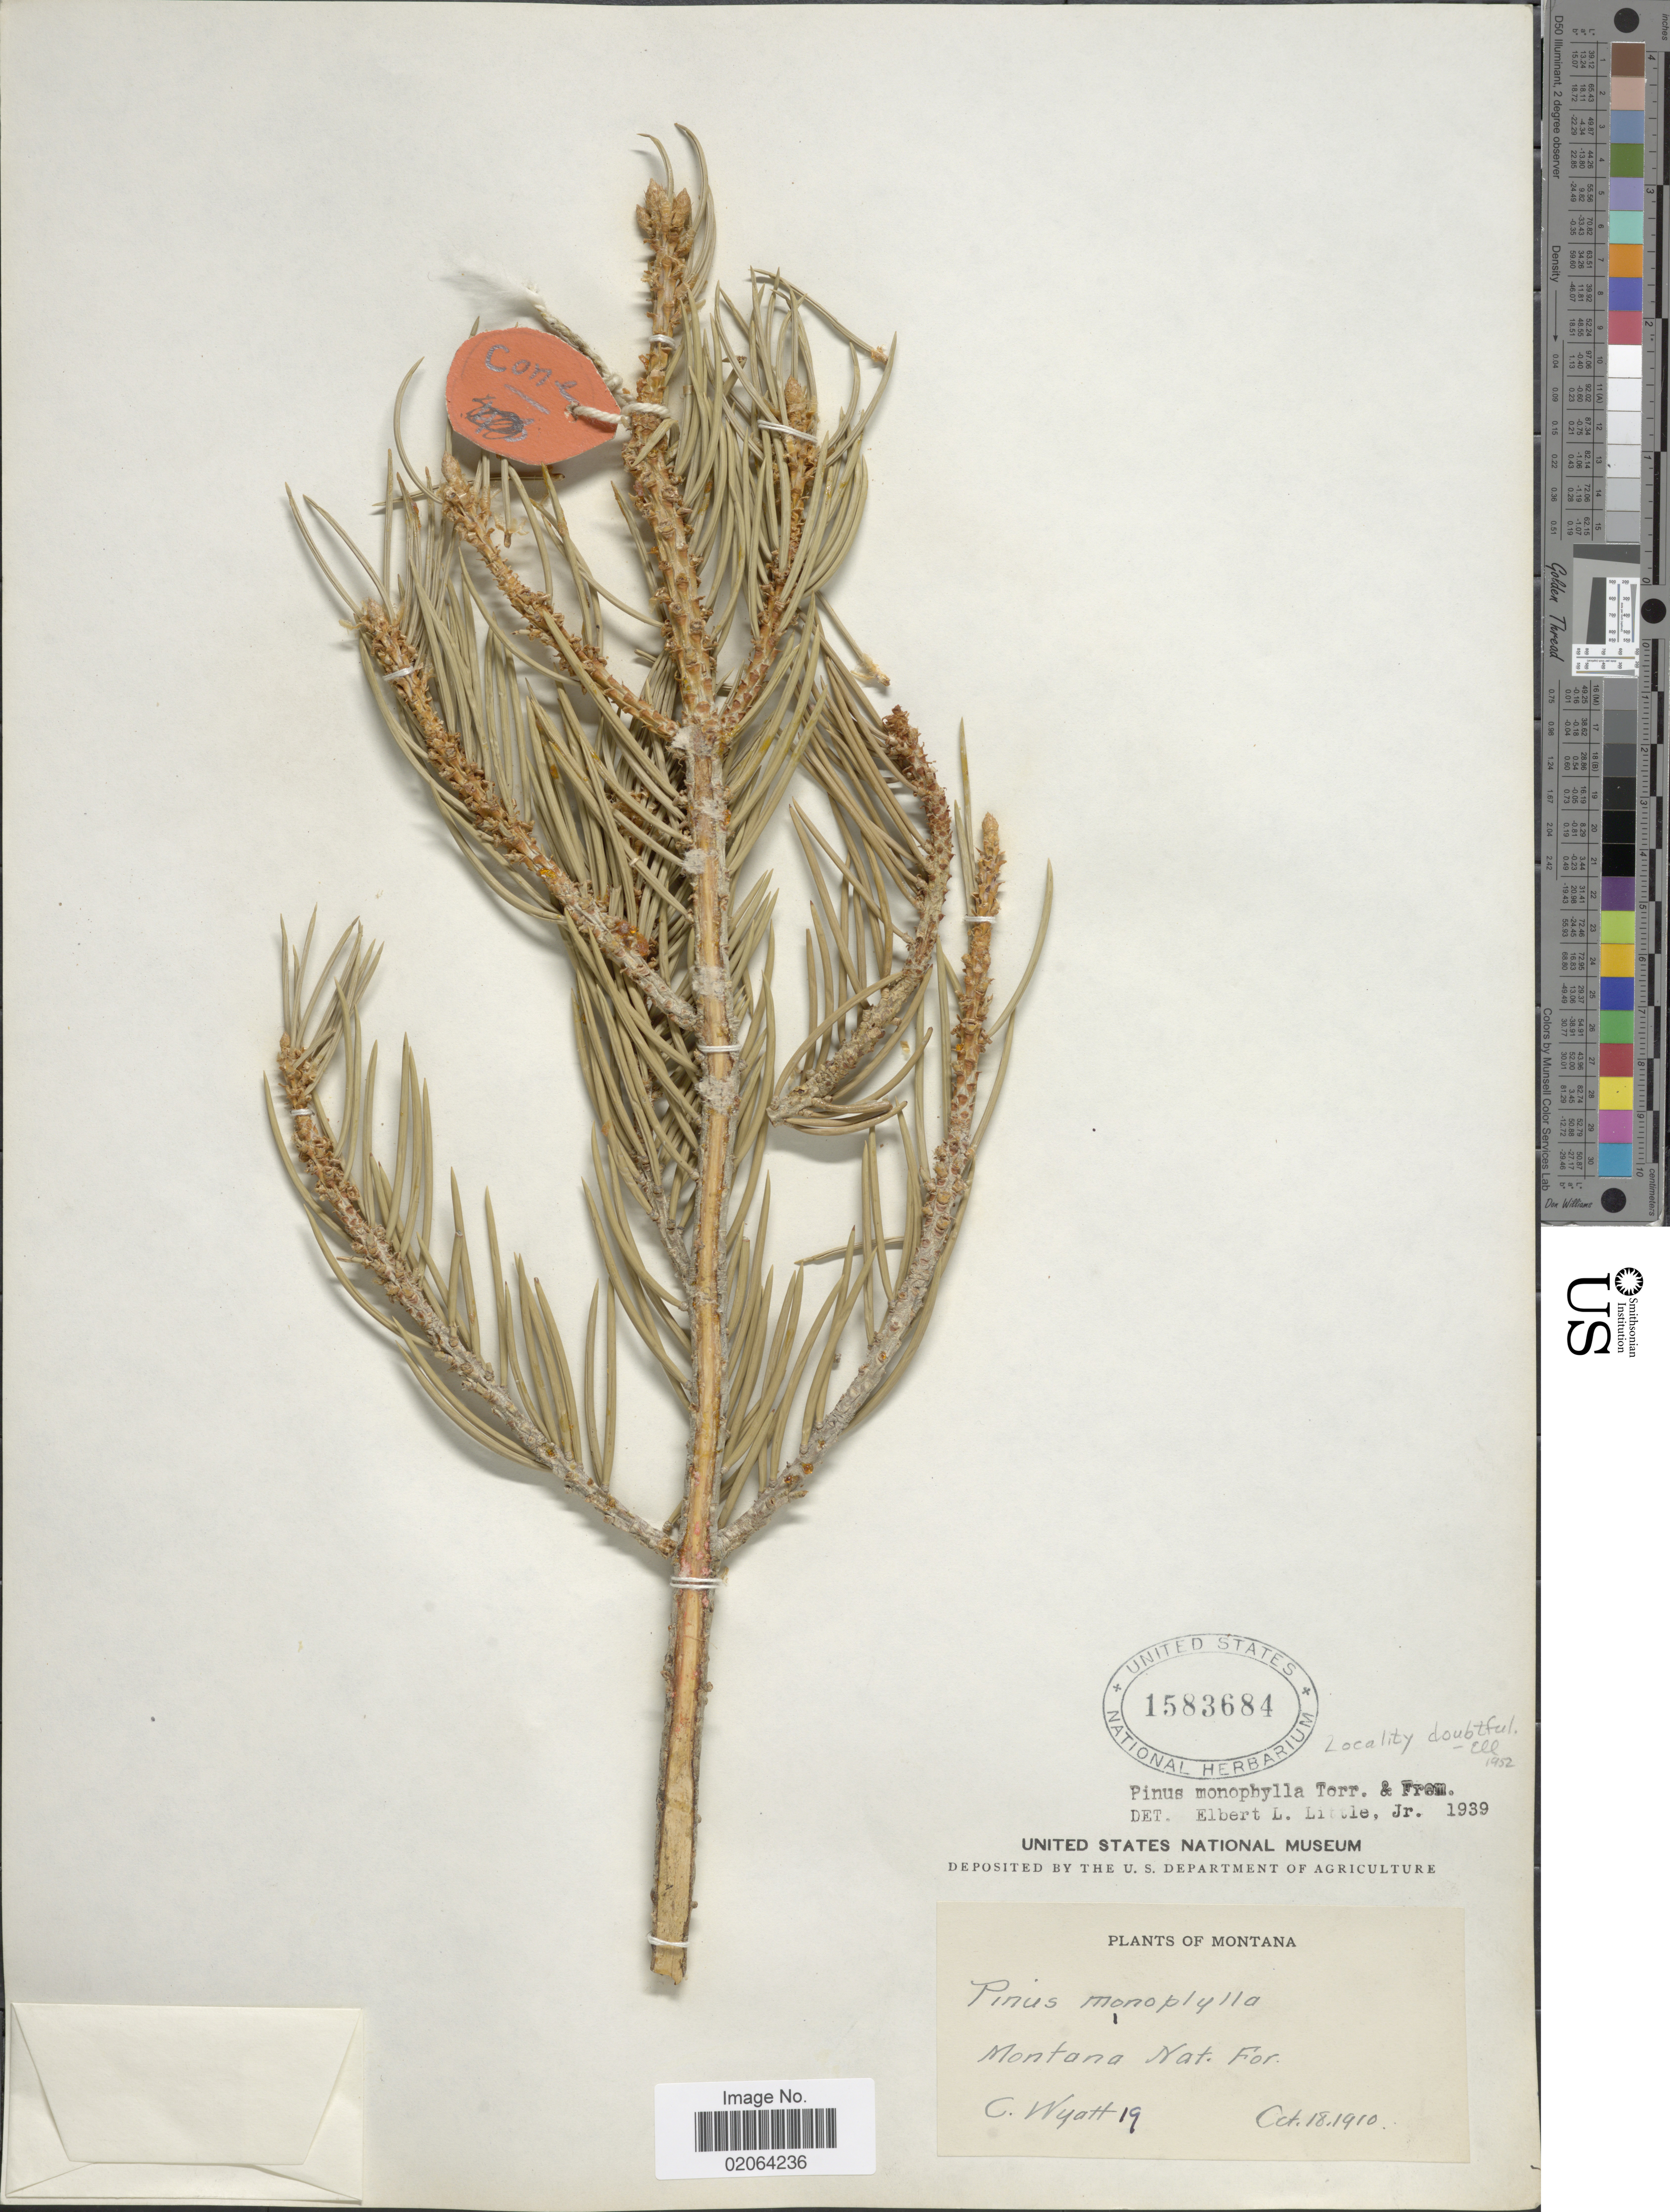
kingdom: Plantae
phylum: Tracheophyta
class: Pinopsida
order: Pinales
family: Pinaceae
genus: Pinus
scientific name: Pinus monophylla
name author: Torr. & Frém.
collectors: C. Wyatt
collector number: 19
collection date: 1910-10-18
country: United States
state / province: Montana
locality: Montana, Montana Nat, For.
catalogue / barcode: US 1583684